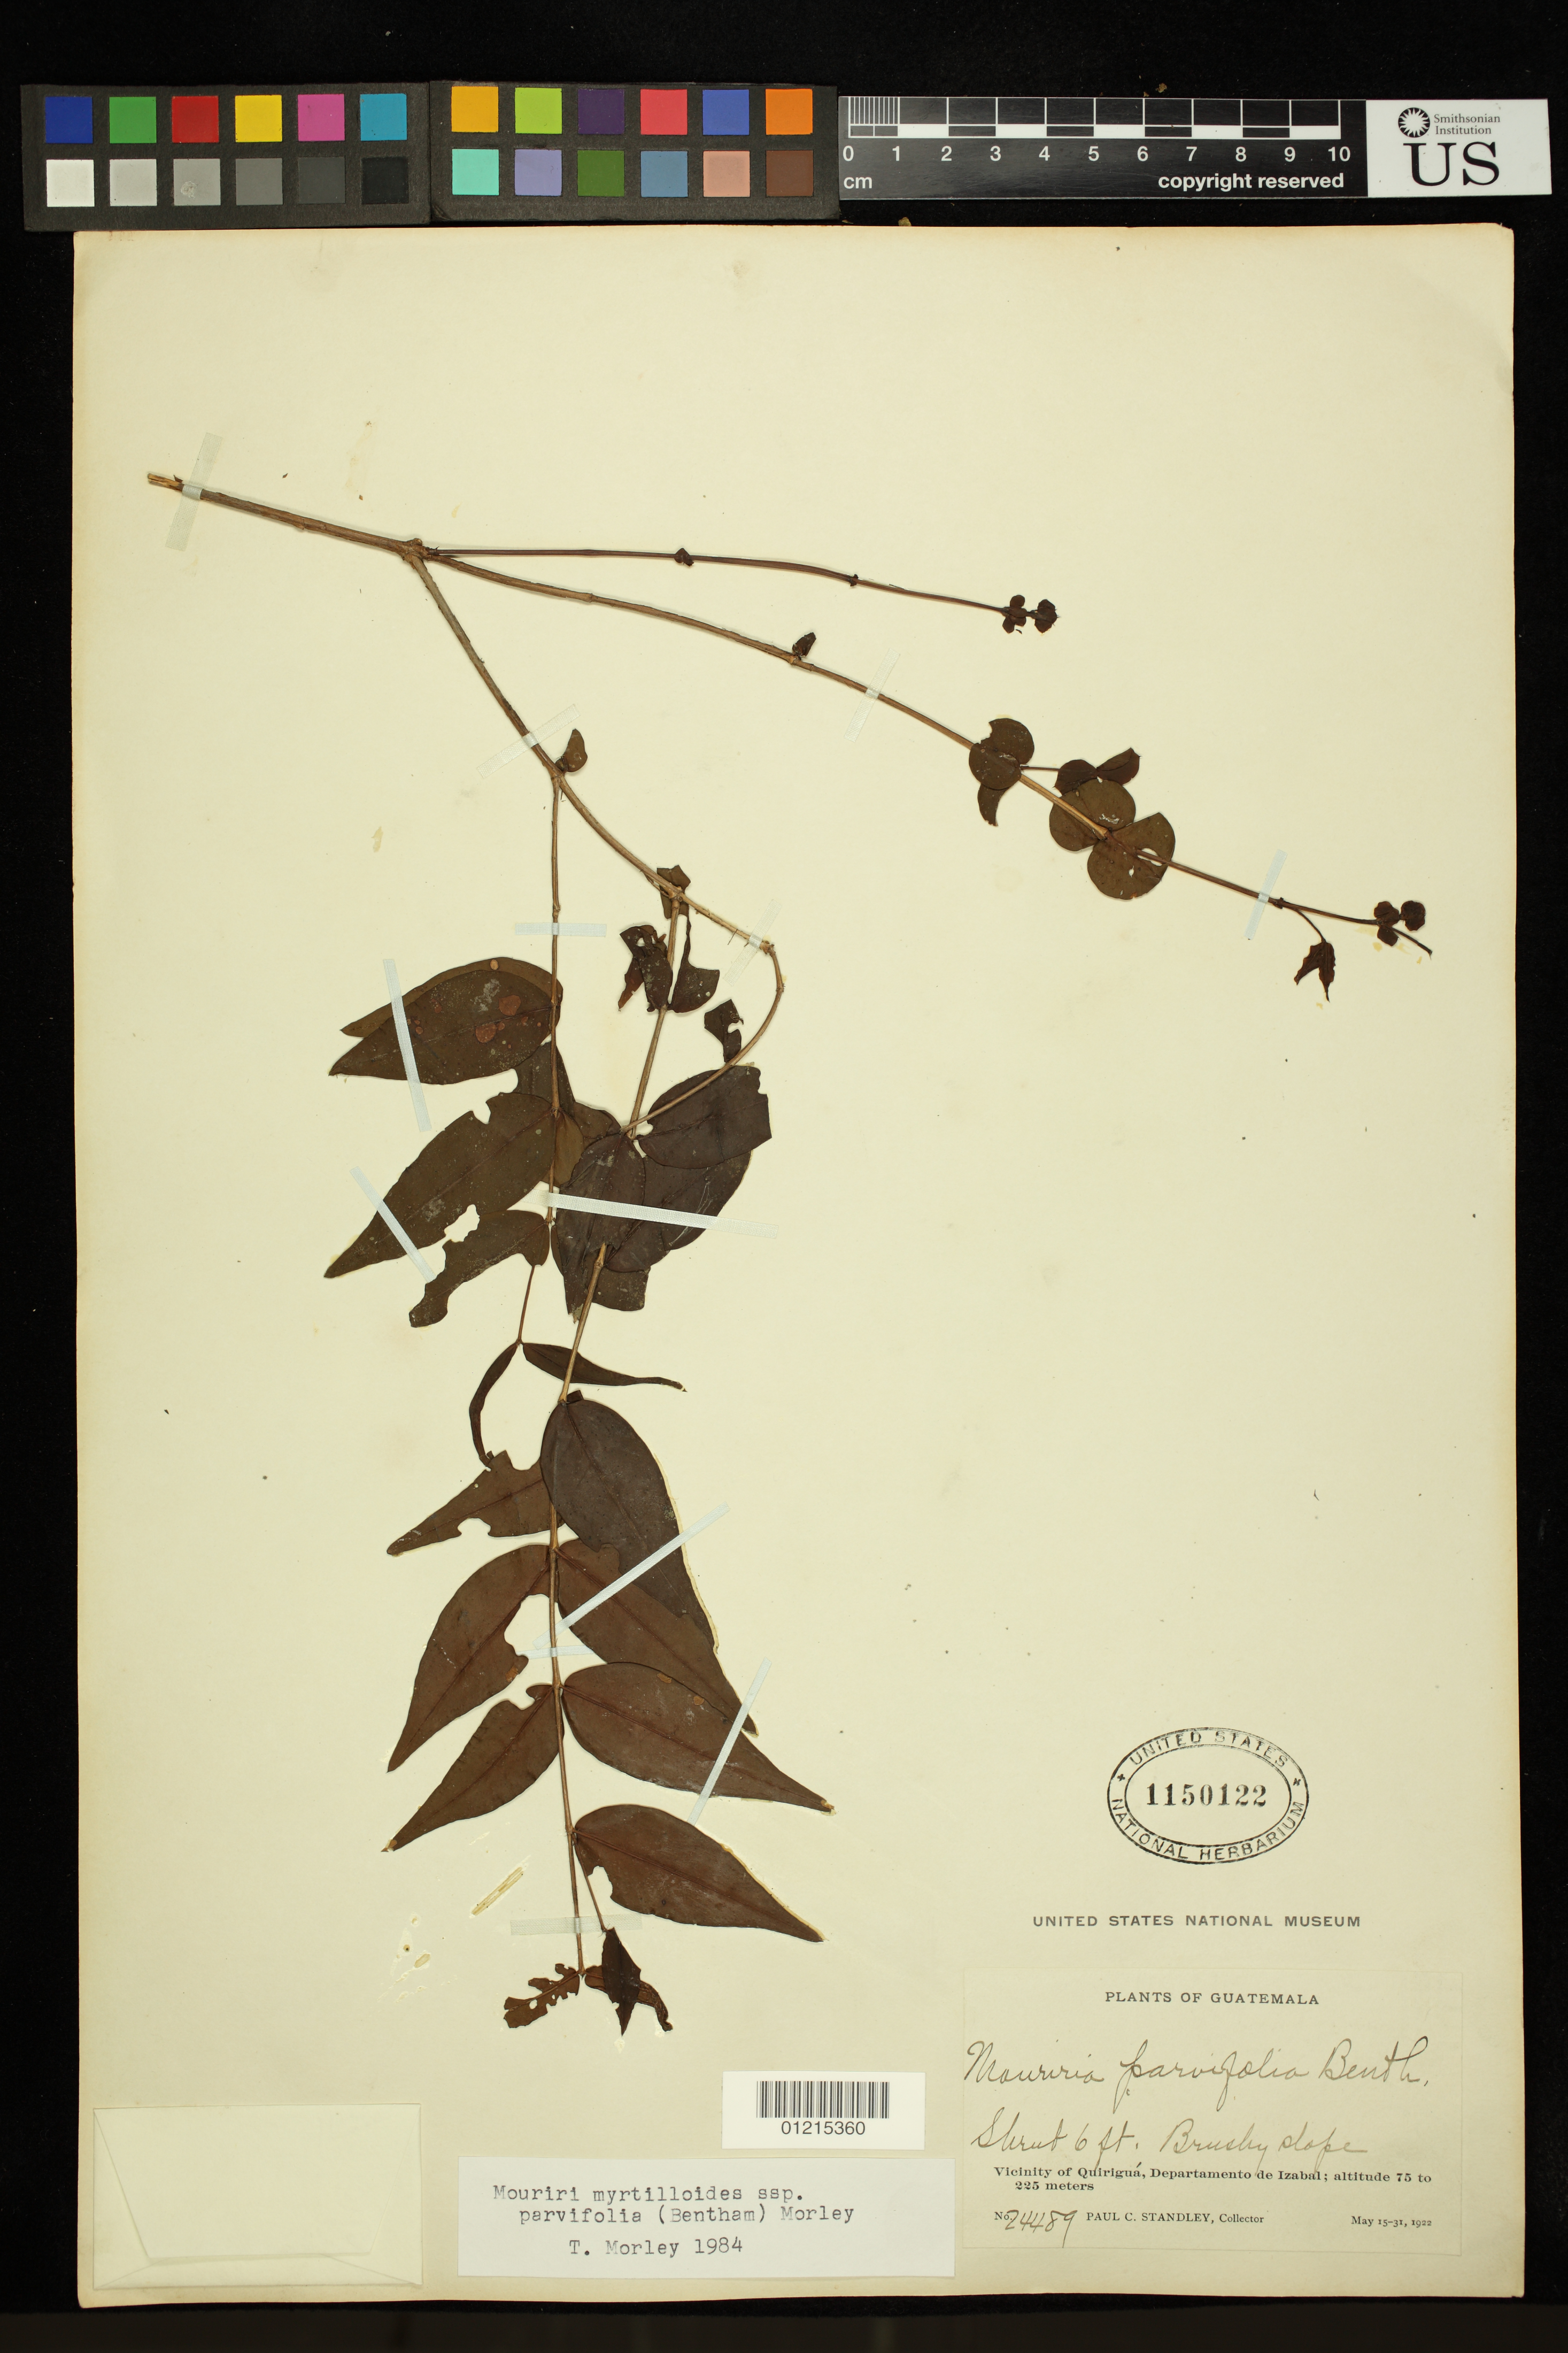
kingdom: Plantae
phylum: Tracheophyta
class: Magnoliopsida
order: Myrtales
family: Melastomataceae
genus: Mouriri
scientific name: Mouriri parvifolia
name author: Benth.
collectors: P. C. Standley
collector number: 24489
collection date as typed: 15 May 1922 to 31 Mar 1922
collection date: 1922-03-31/1922-05-15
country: Guatemala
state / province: Izabal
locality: Vicinity of Quiriguá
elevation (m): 75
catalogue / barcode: US 1150122